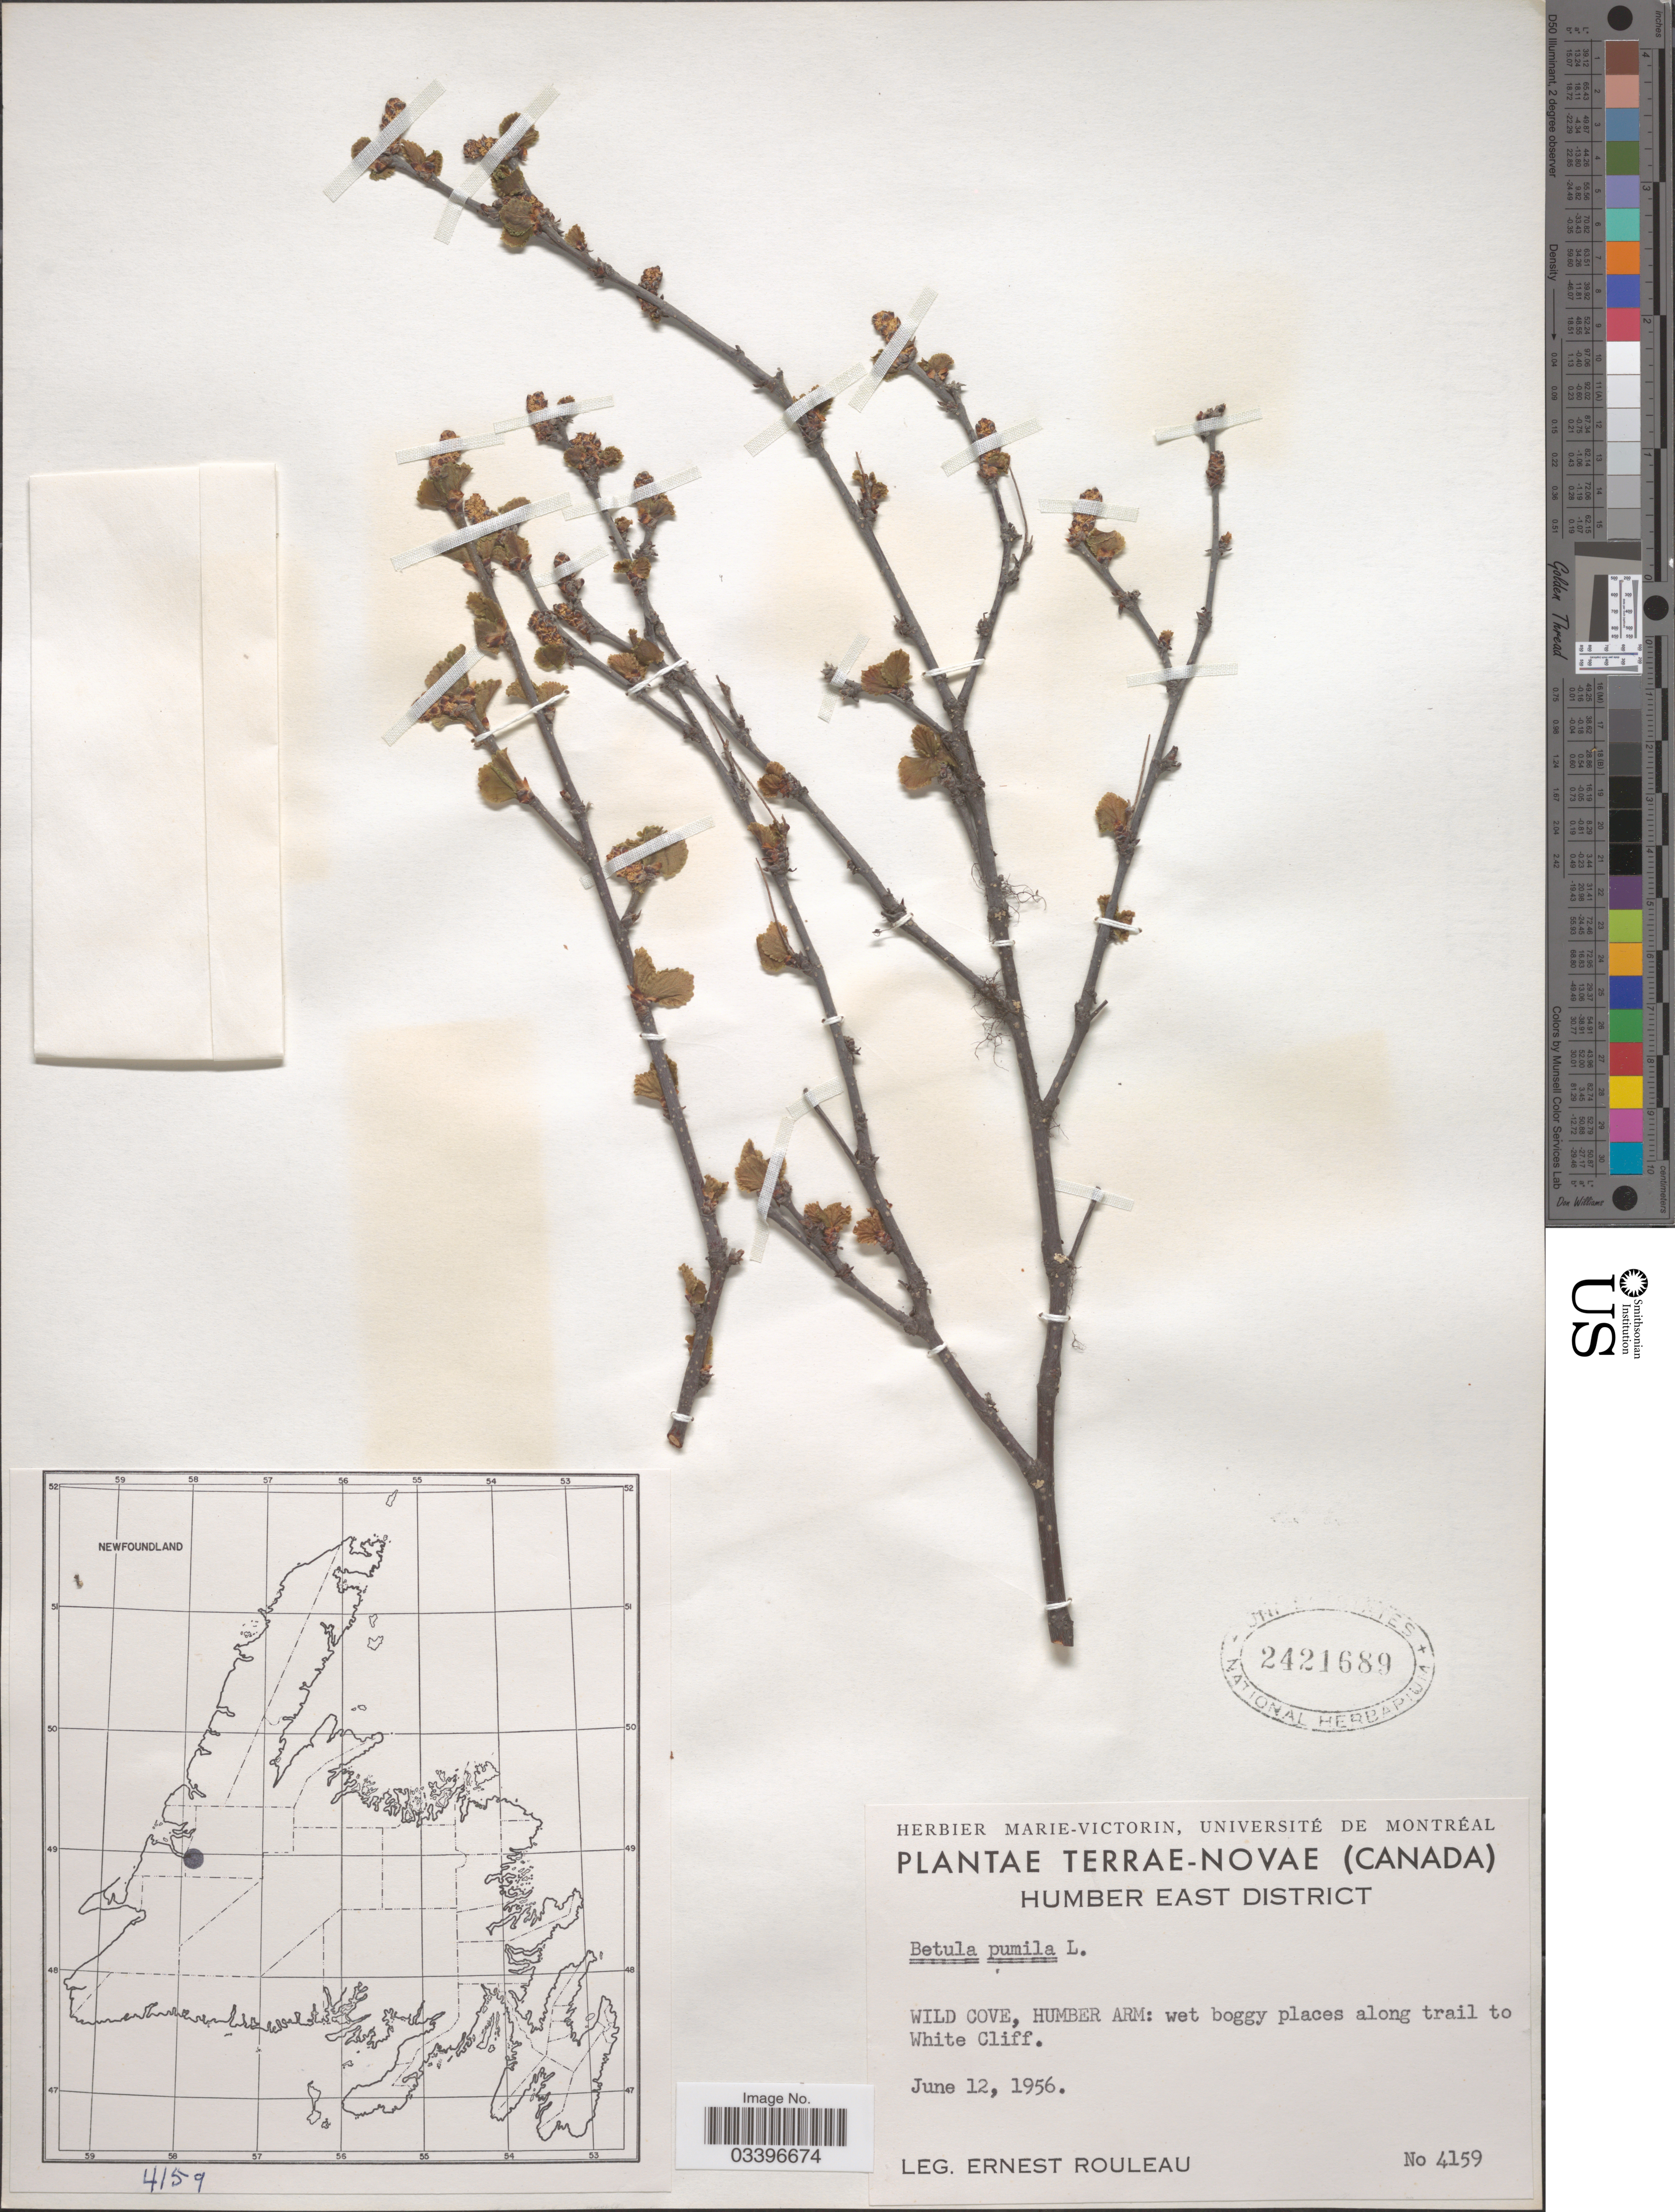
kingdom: Plantae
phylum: Tracheophyta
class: Magnoliopsida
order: Fagales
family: Betulaceae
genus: Betula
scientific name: Betula pumila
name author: L.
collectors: E. Rouleau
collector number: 4159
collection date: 1956-06-12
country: Canada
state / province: Newfoundland and Labrador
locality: Terrae-Novae, Humber East District. Wild Cove, Humber Arm: wet boggy places along trail to White Cliff.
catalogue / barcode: US 2421689